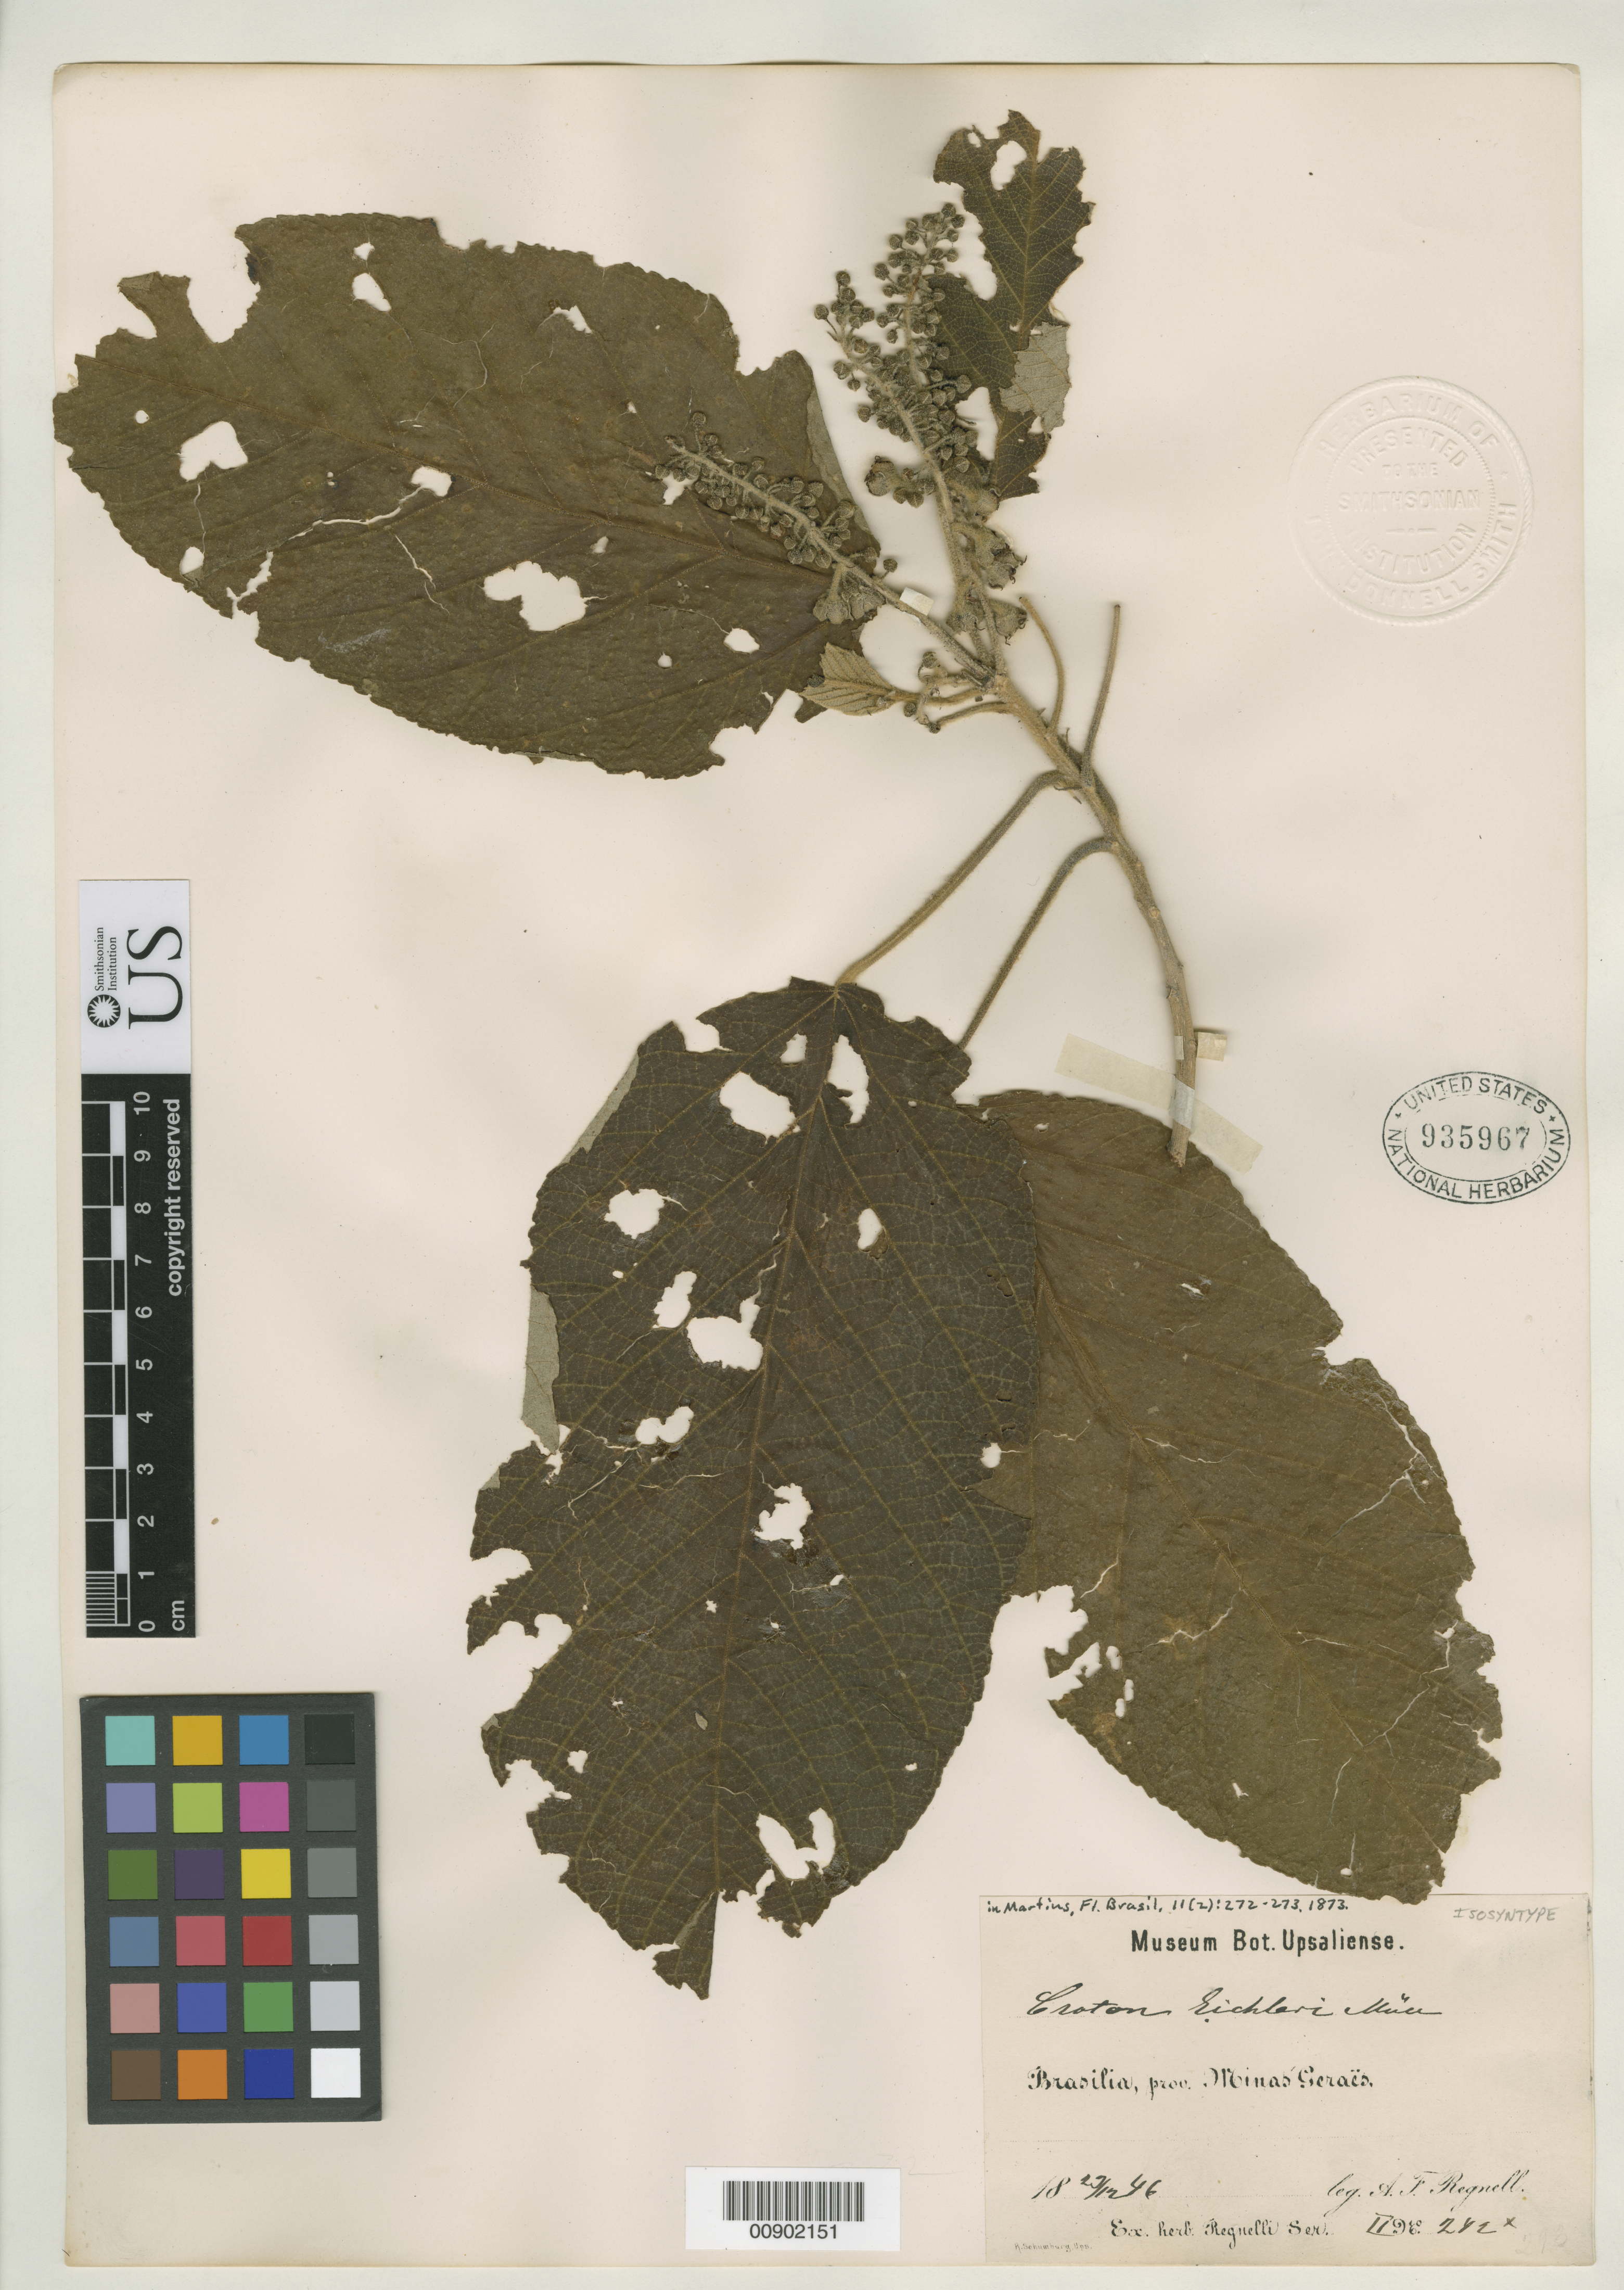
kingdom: Plantae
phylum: Tracheophyta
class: Magnoliopsida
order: Malpighiales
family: Euphorbiaceae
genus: Croton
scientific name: Croton eichleri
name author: Müll. Arg. in Mart.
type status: Possible Syntype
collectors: A. F. Regnell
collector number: II 242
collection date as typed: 1846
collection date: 1846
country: Brazil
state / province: Minas Gerais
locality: Brasilia, prov. Minas Geraes. [Protologue, "Habitat ad Porto do Rio Cervo inter Ouro fino et Caldas: Regnell n. 242*"]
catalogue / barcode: US 935967